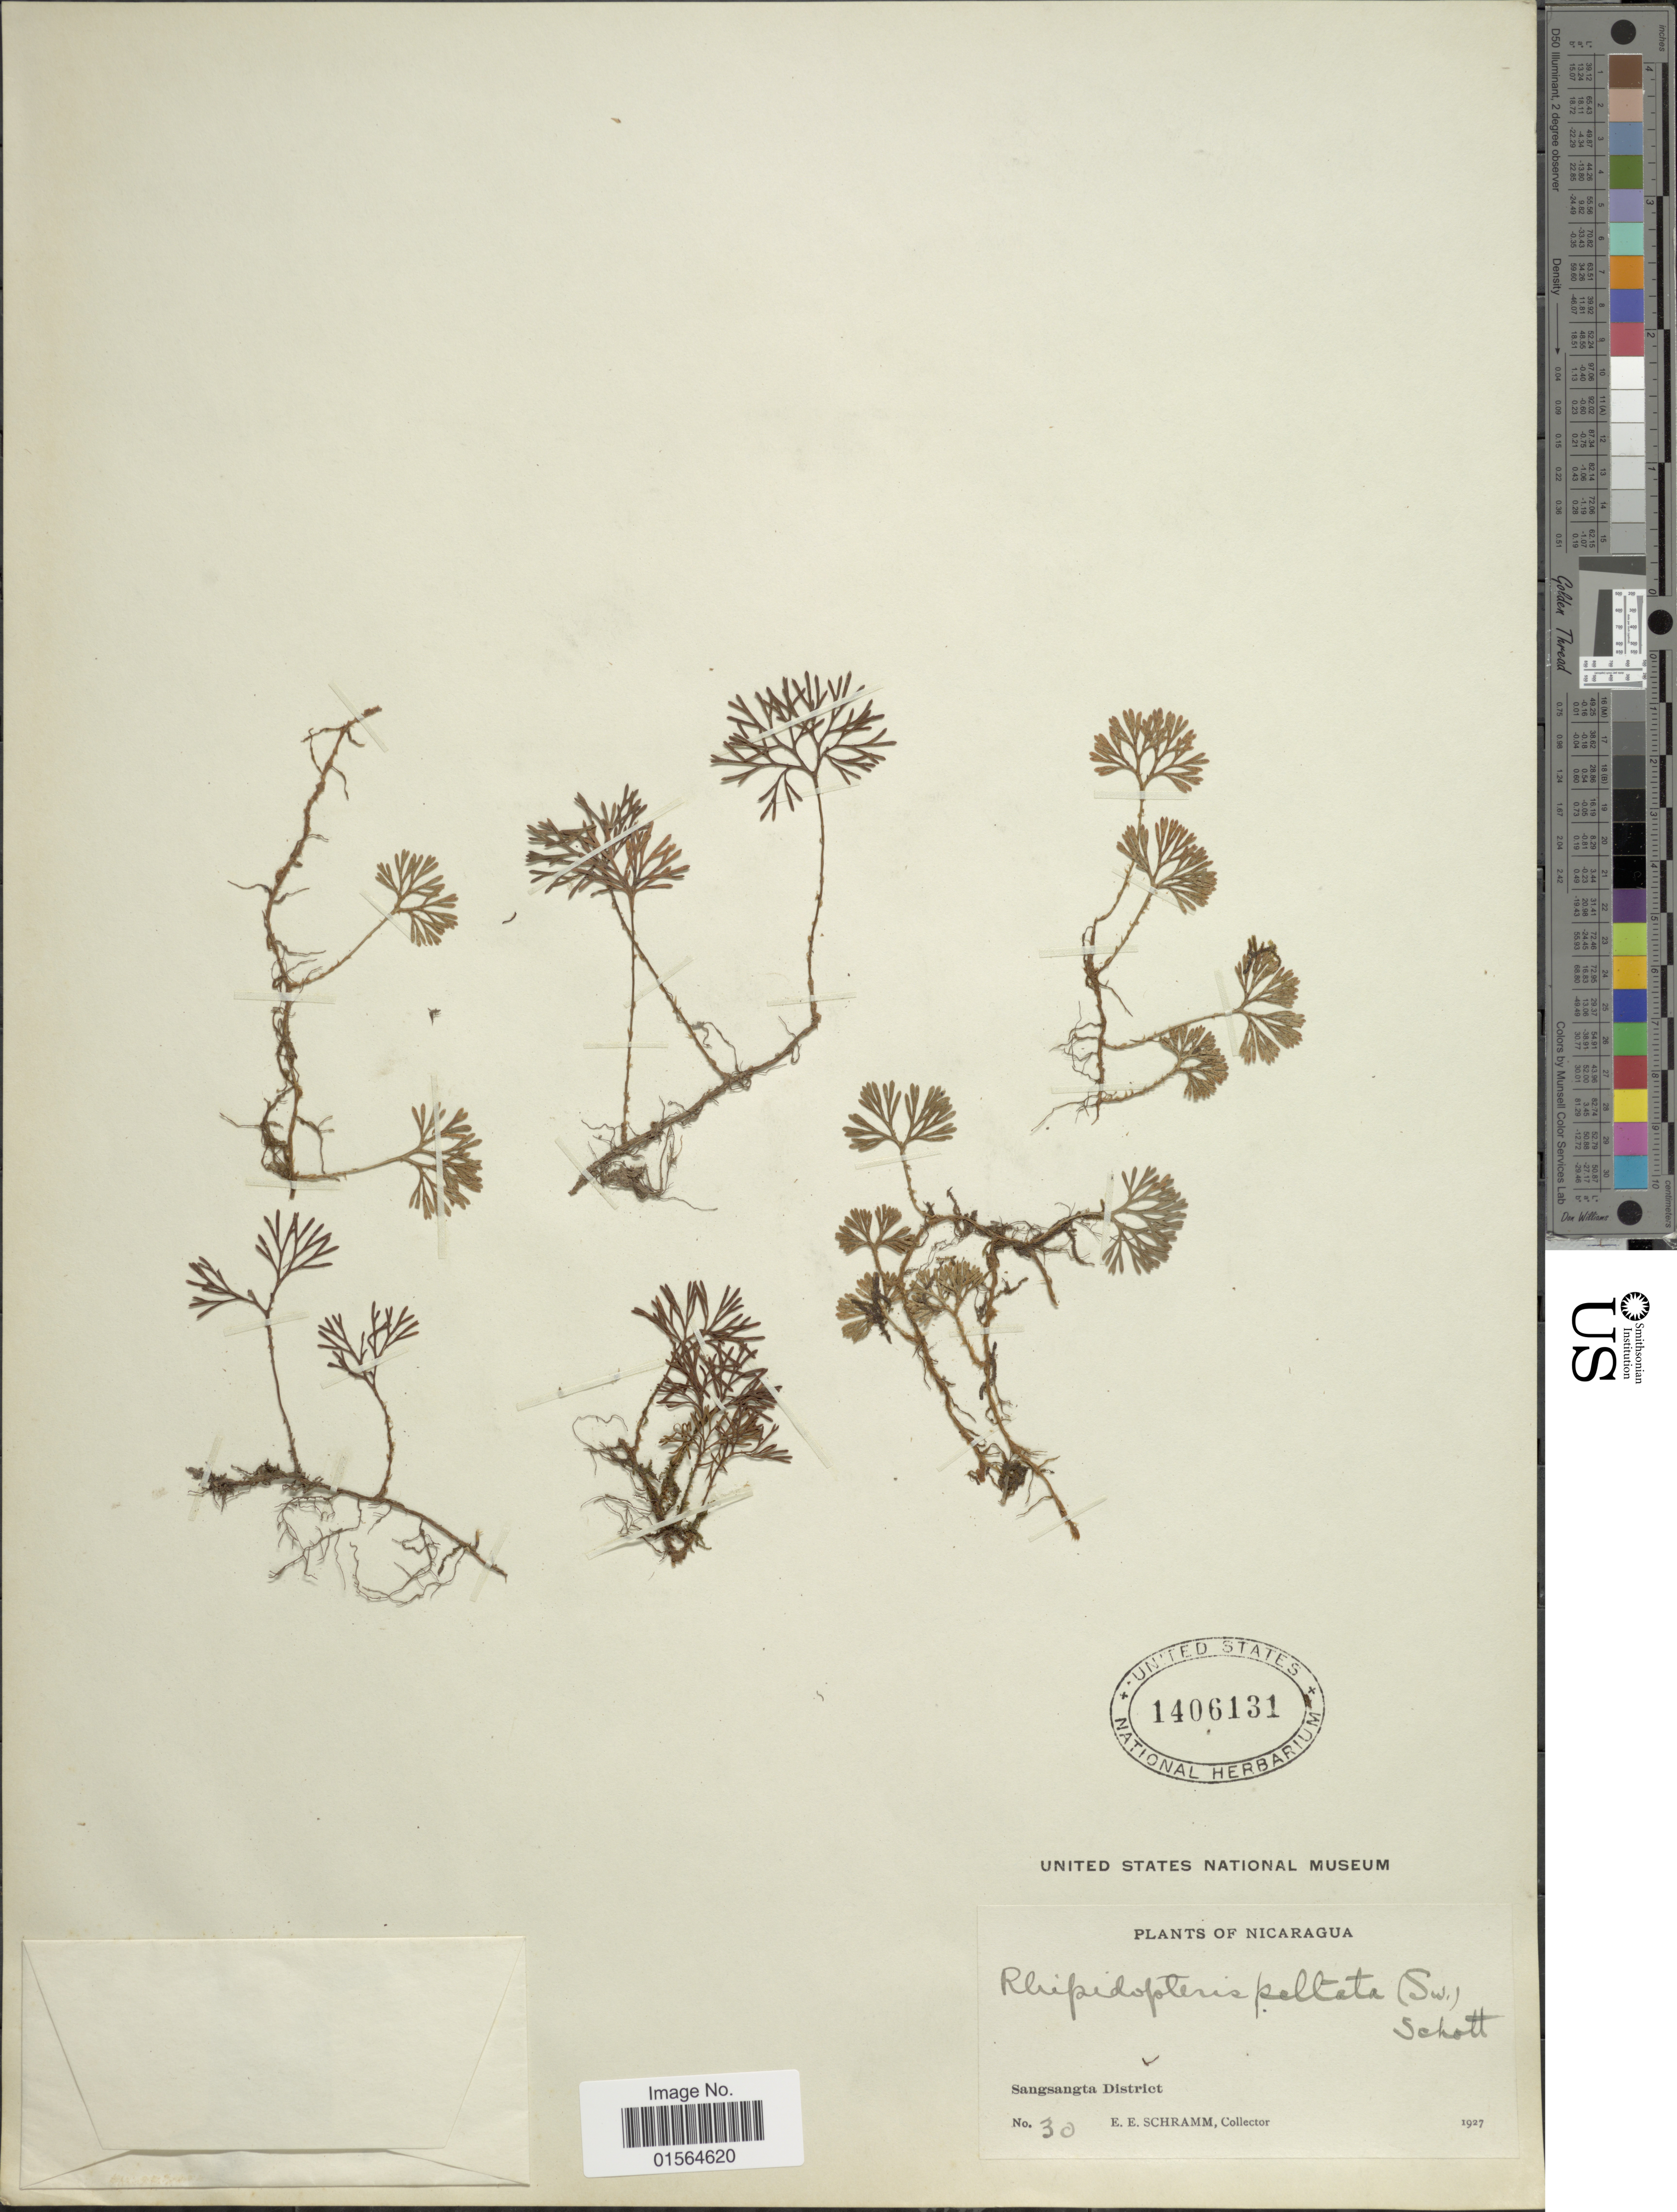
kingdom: Plantae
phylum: Tracheophyta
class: Polypodiopsida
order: Polypodiales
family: Dryopteridaceae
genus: Elaphoglossum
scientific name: Elaphoglossum peltatum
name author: (Sw.) Urb.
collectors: E. Schramm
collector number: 30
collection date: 1927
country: Nicaragua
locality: Sangsangta District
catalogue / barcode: US 1406131